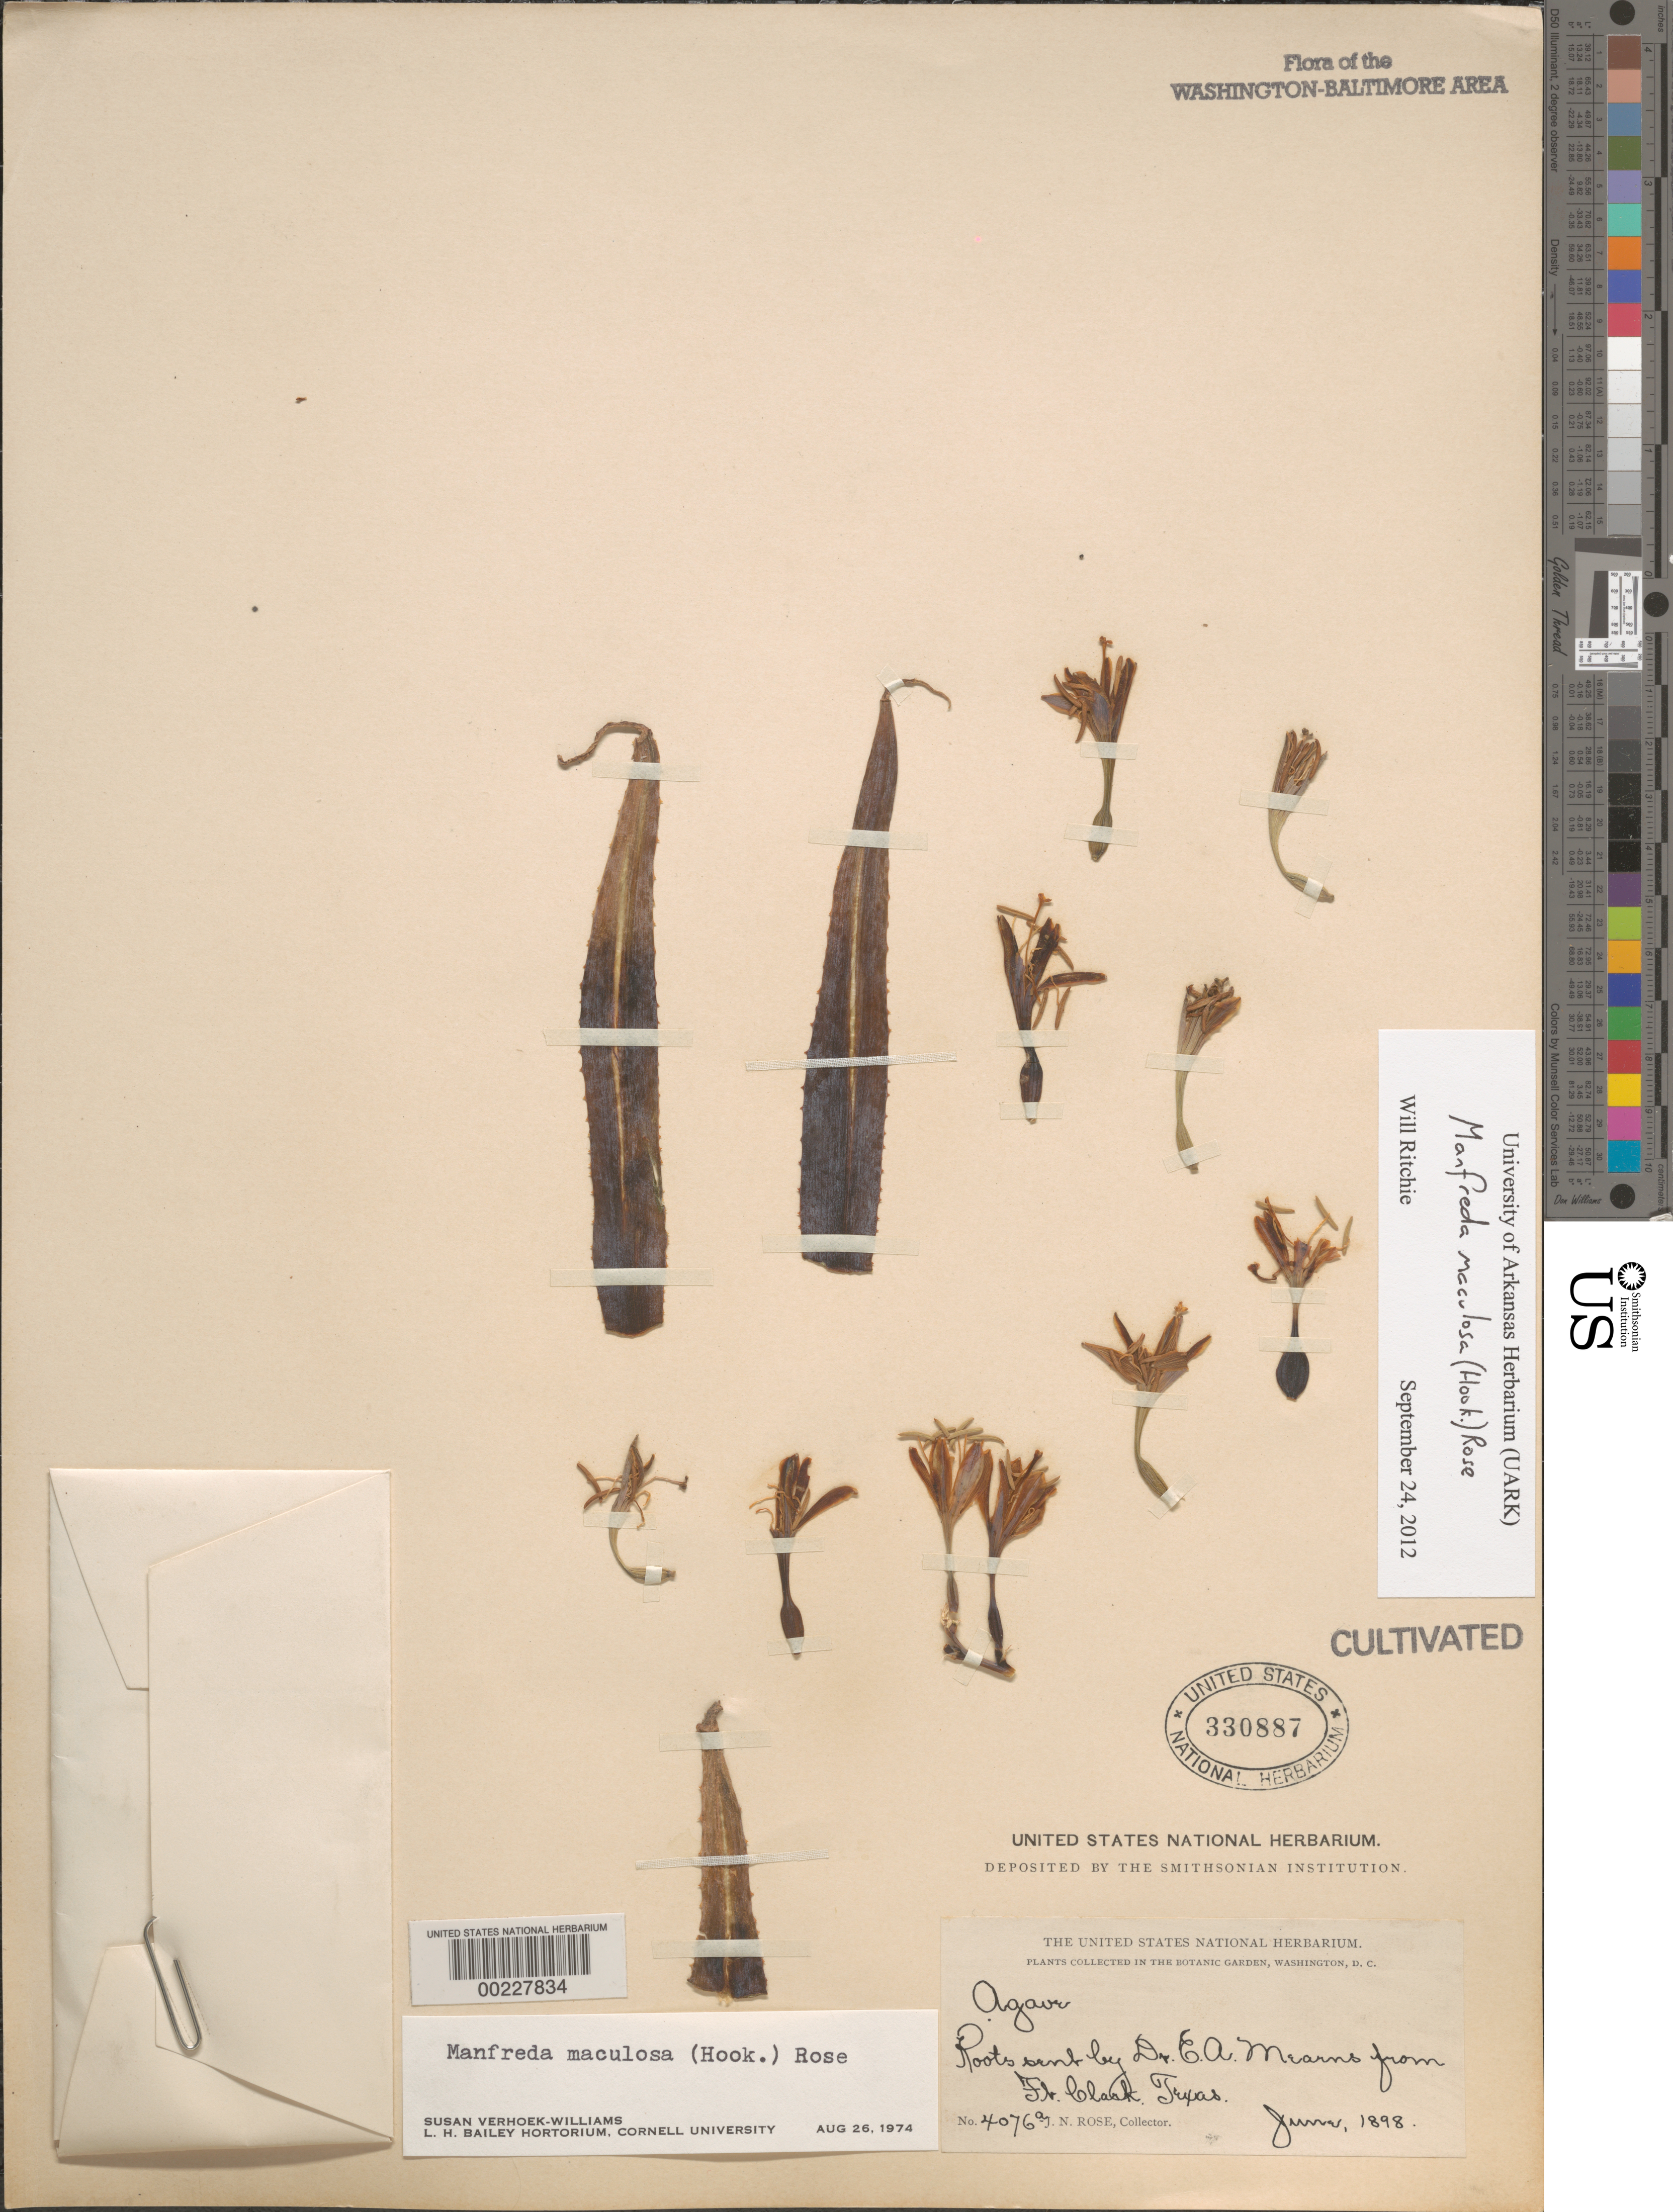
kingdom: Plantae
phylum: Tracheophyta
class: Liliopsida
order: Asparagales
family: Asparagaceae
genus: Manfreda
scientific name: Manfreda maculosa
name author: (Hook.) Rose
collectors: J. N. Rose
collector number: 4076A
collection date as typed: Jun 1898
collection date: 1898-06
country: United States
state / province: District of Columbia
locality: Botanical Gardens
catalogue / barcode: US 330887